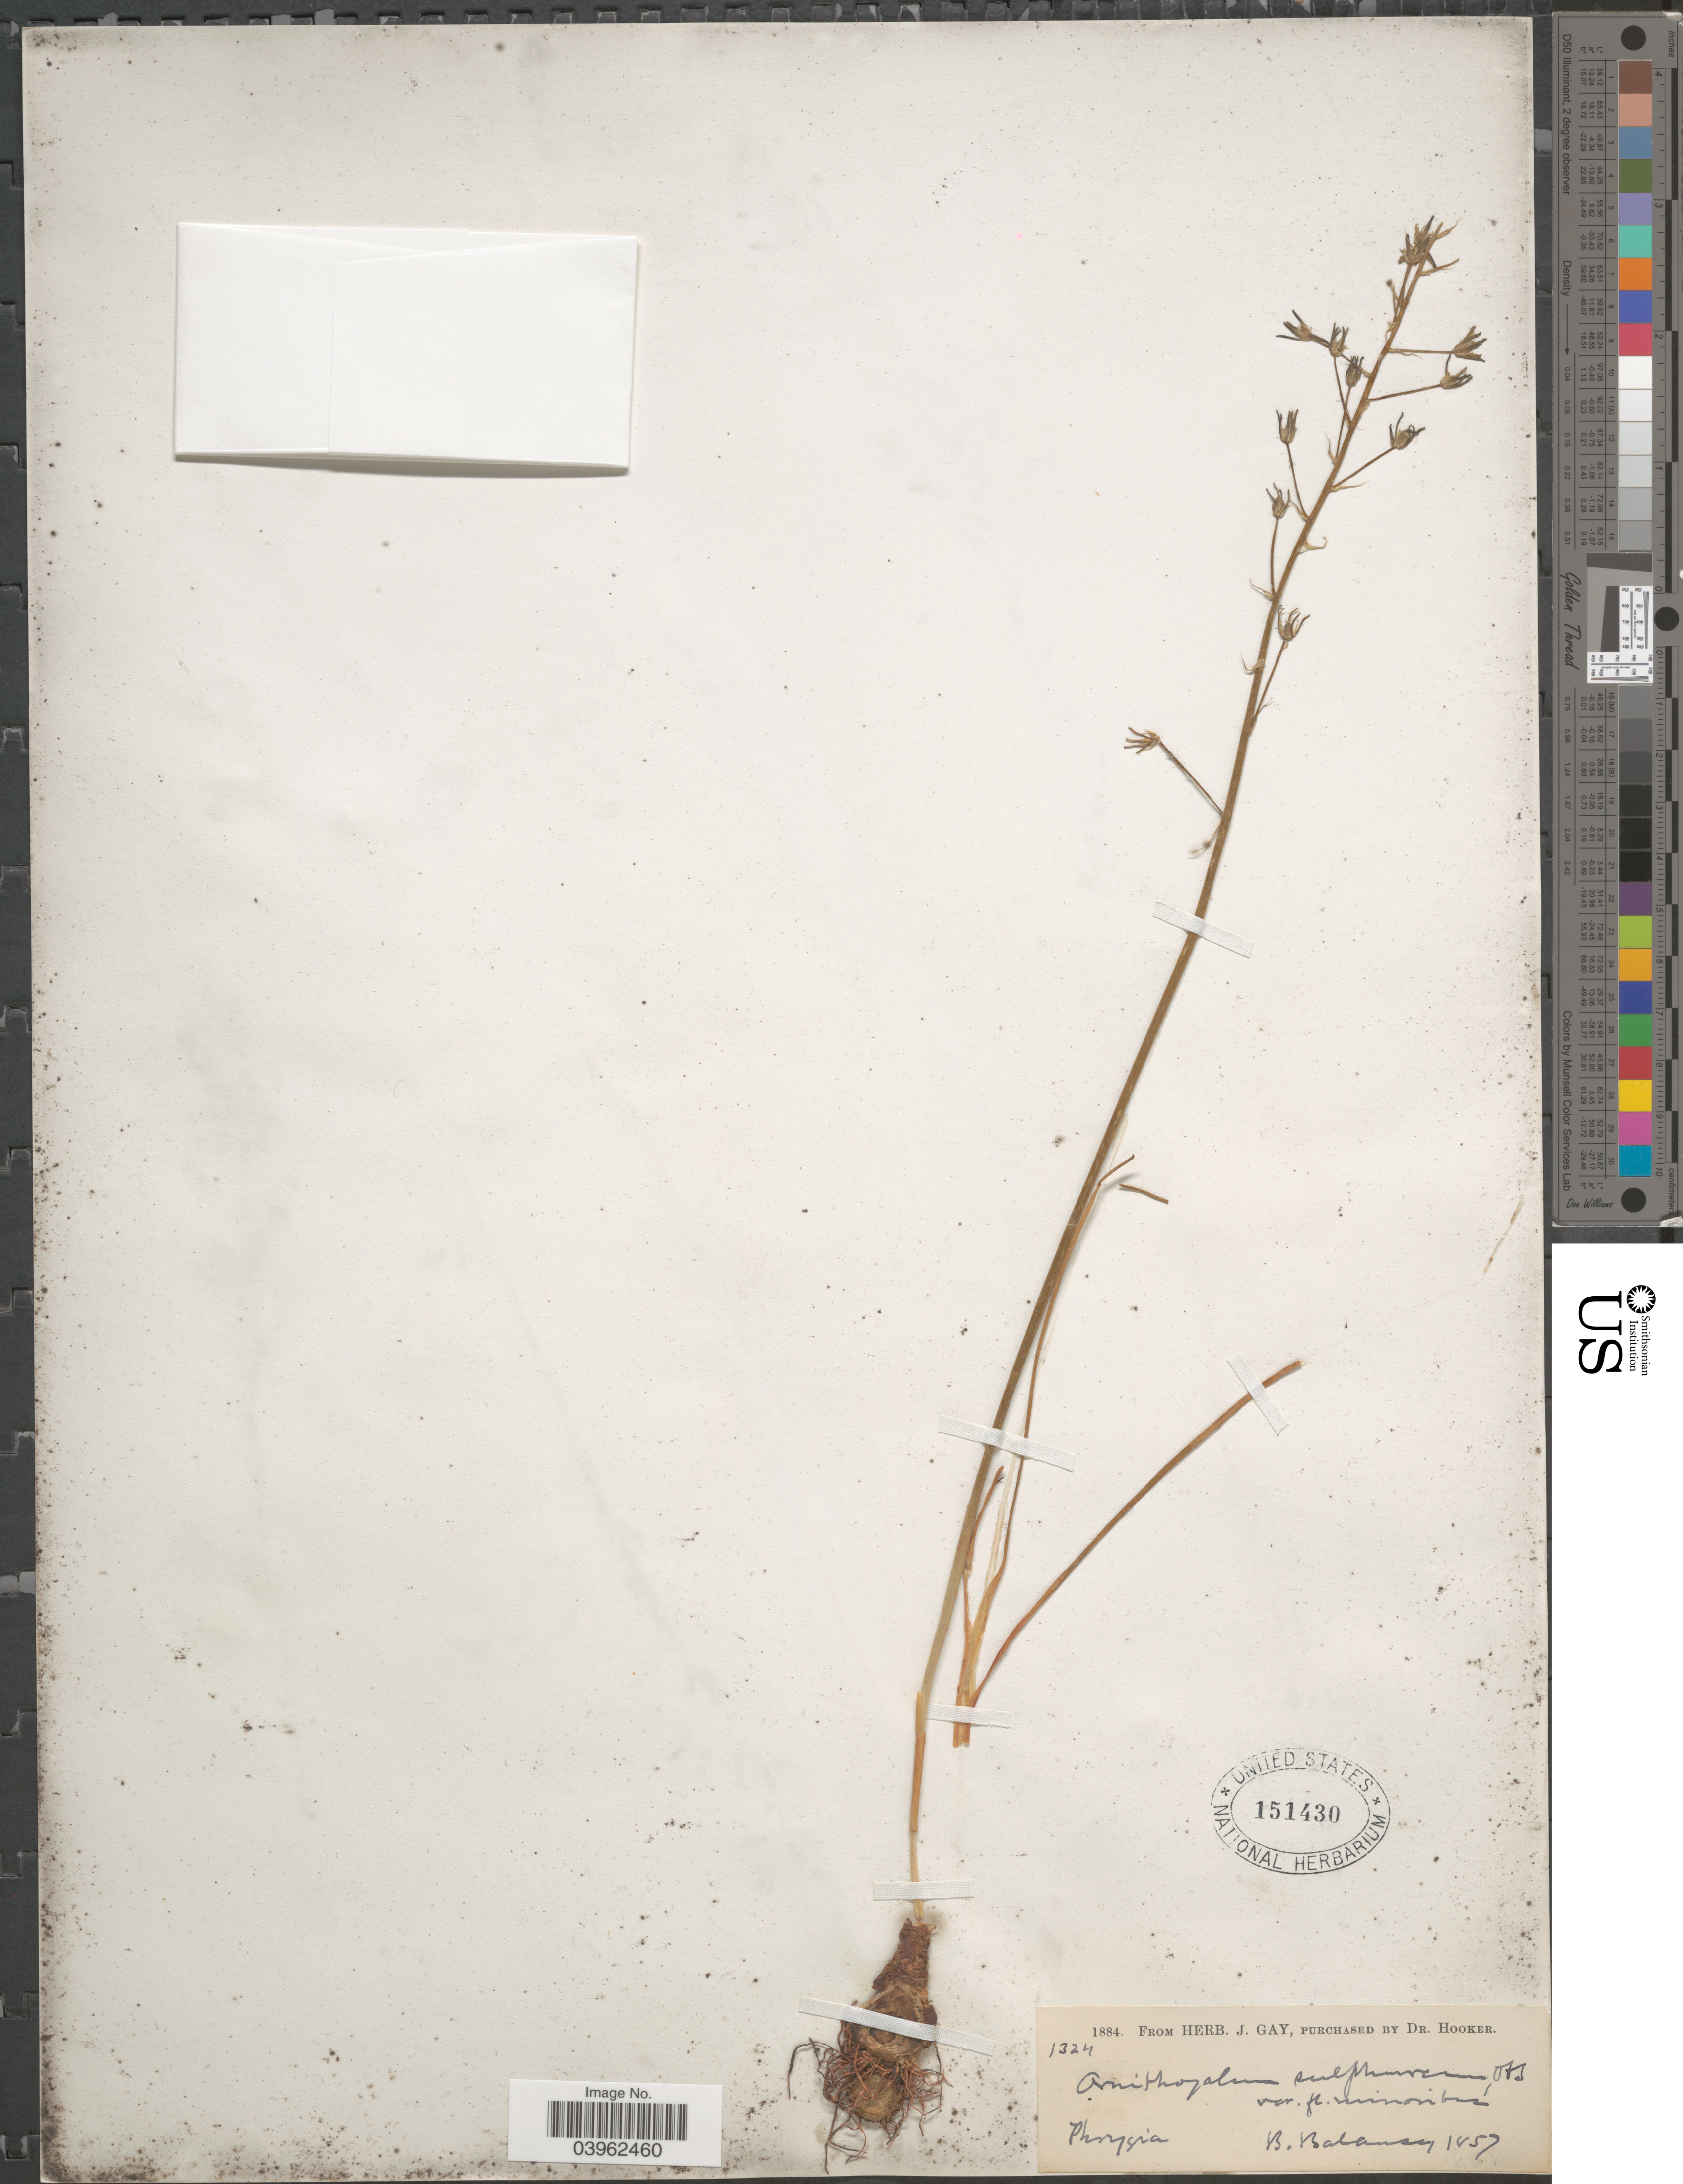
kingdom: Plantae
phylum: Tracheophyta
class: Liliopsida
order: Asparagales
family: Asparagaceae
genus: Ornithogalum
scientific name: Ornithogalum sulphureum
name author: (Waldst. & Kit.) Schult. & Schult. f.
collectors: B. Balansa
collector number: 1324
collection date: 1857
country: Turkey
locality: Phrygia.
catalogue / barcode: US 151430